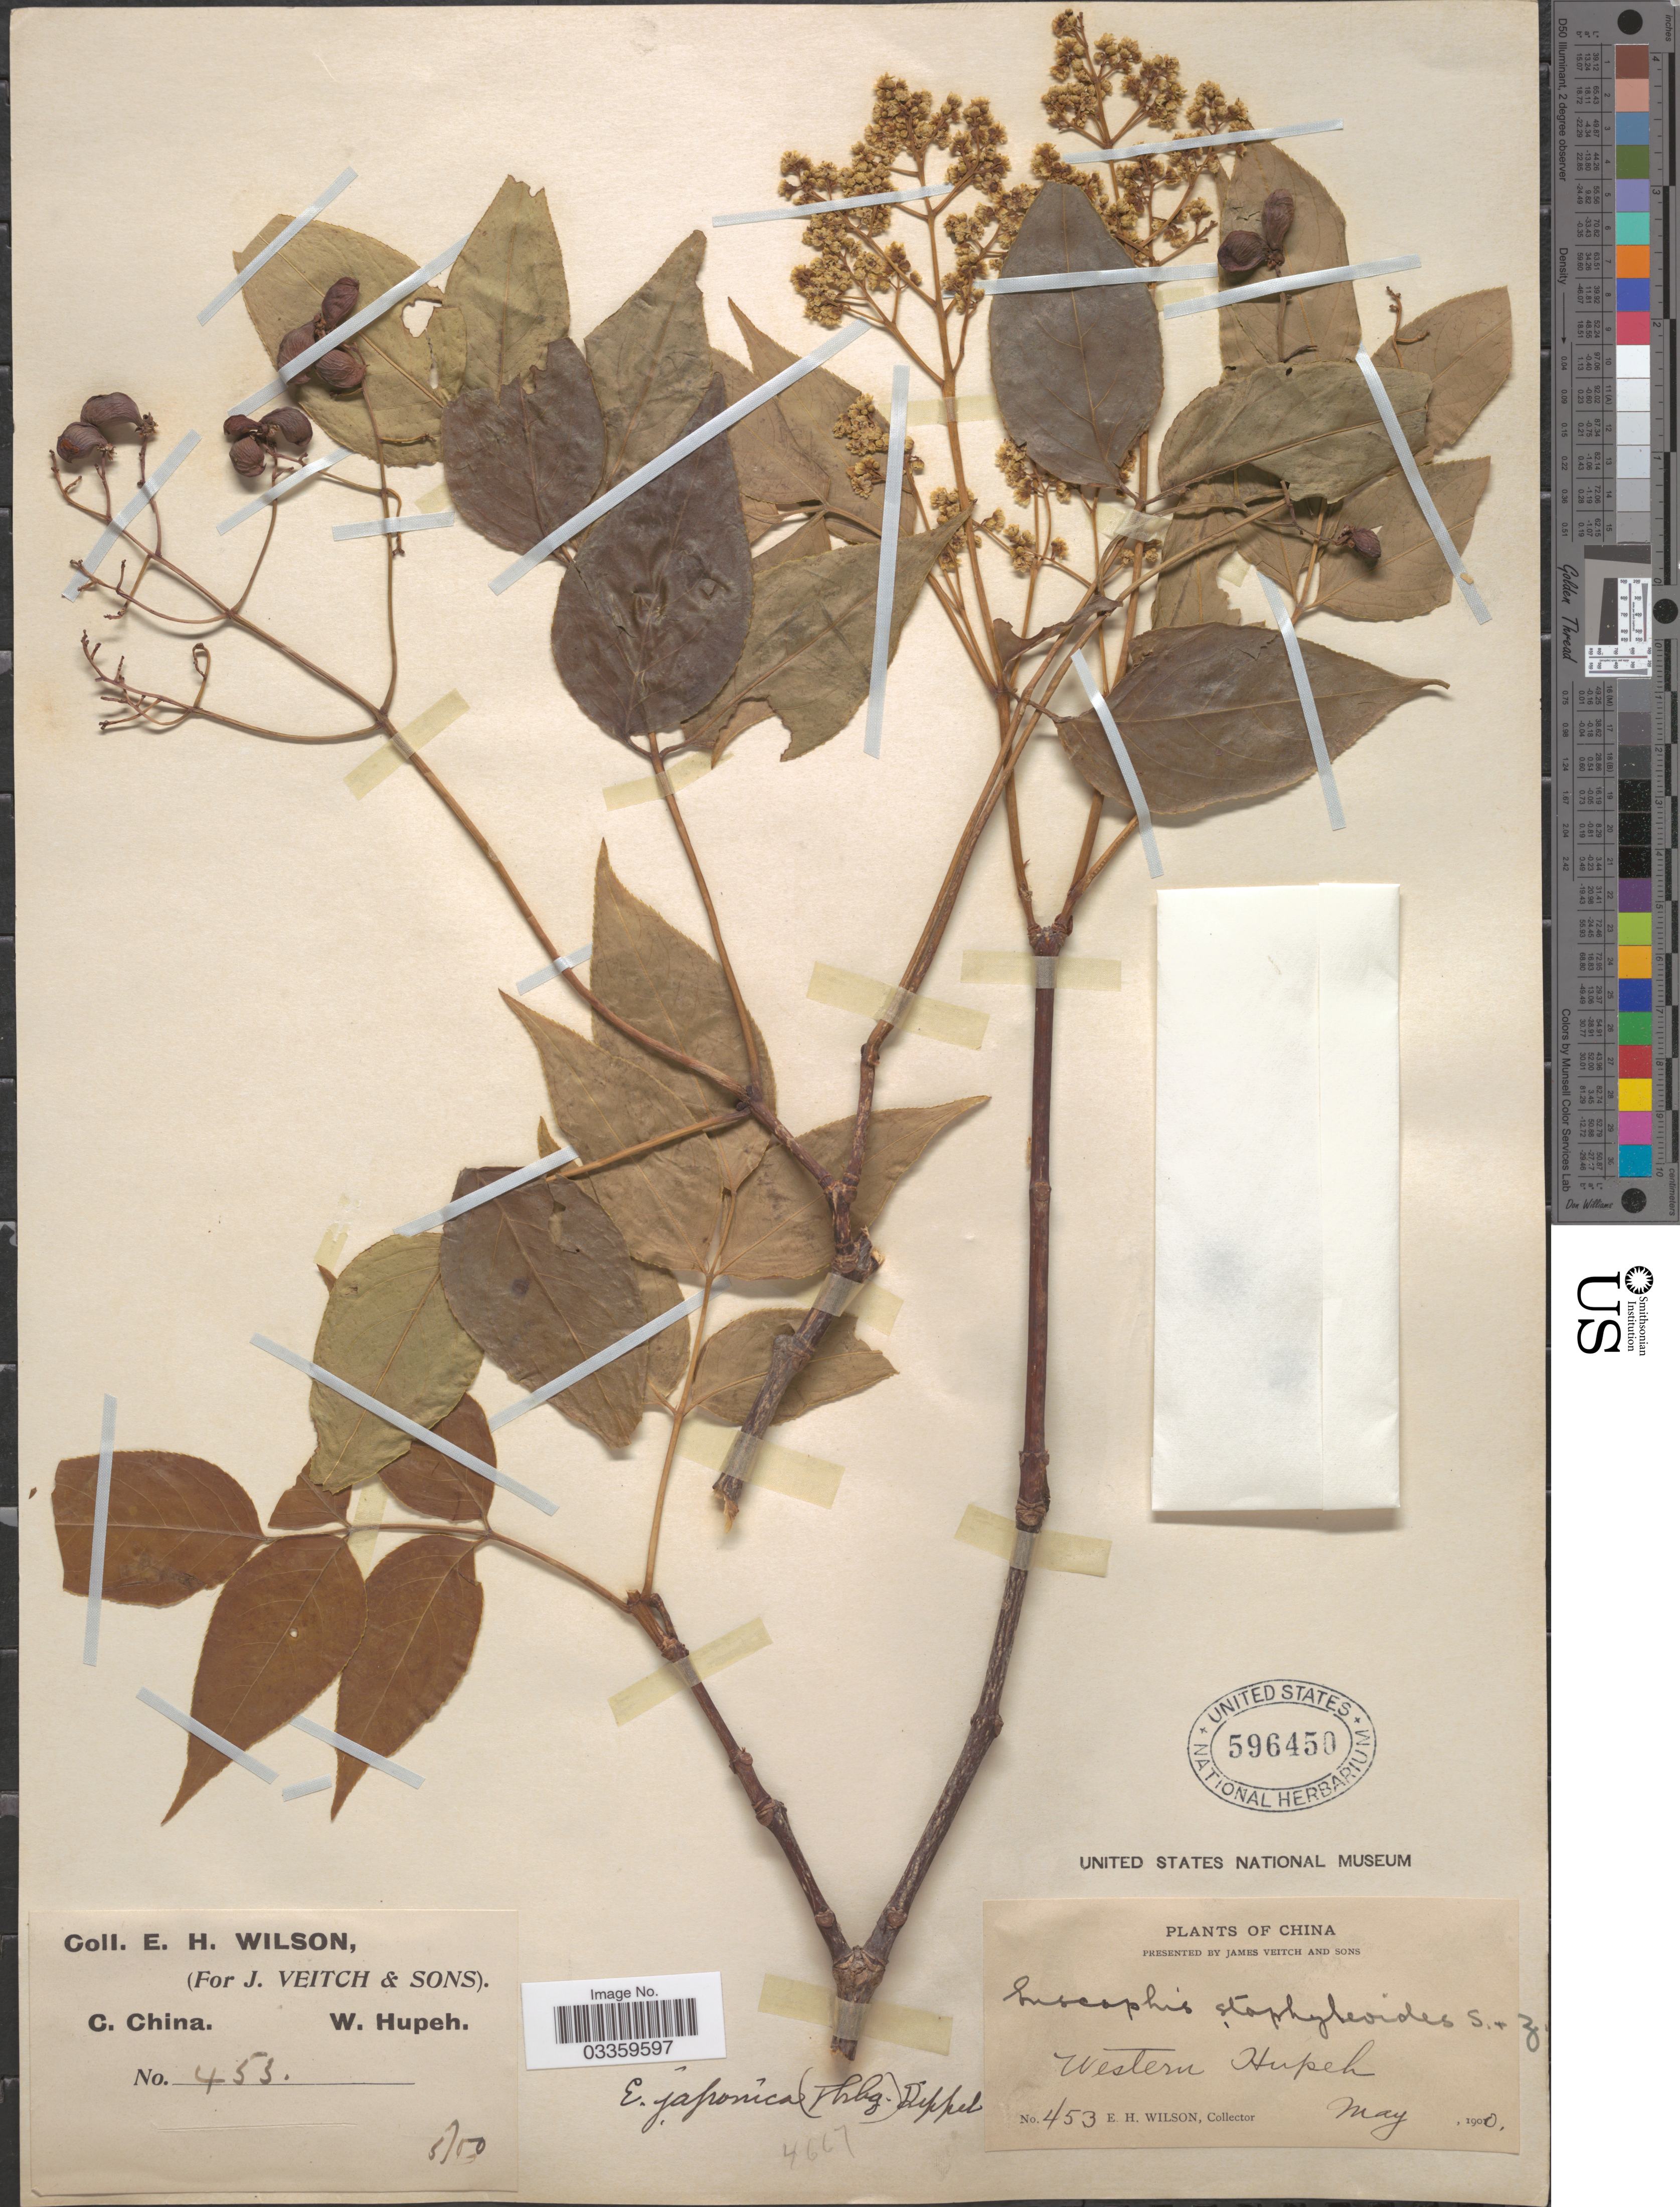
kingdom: Plantae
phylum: Tracheophyta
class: Magnoliopsida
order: Crossosomatales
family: Staphyleaceae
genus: Euscaphis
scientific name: Euscaphis japonica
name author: (Thunb.) Kanitz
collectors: E. Wilson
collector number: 453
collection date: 1900-05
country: China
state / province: Hubei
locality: Western Hupeh, C. China, W. Hupeh.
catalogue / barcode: US 596450